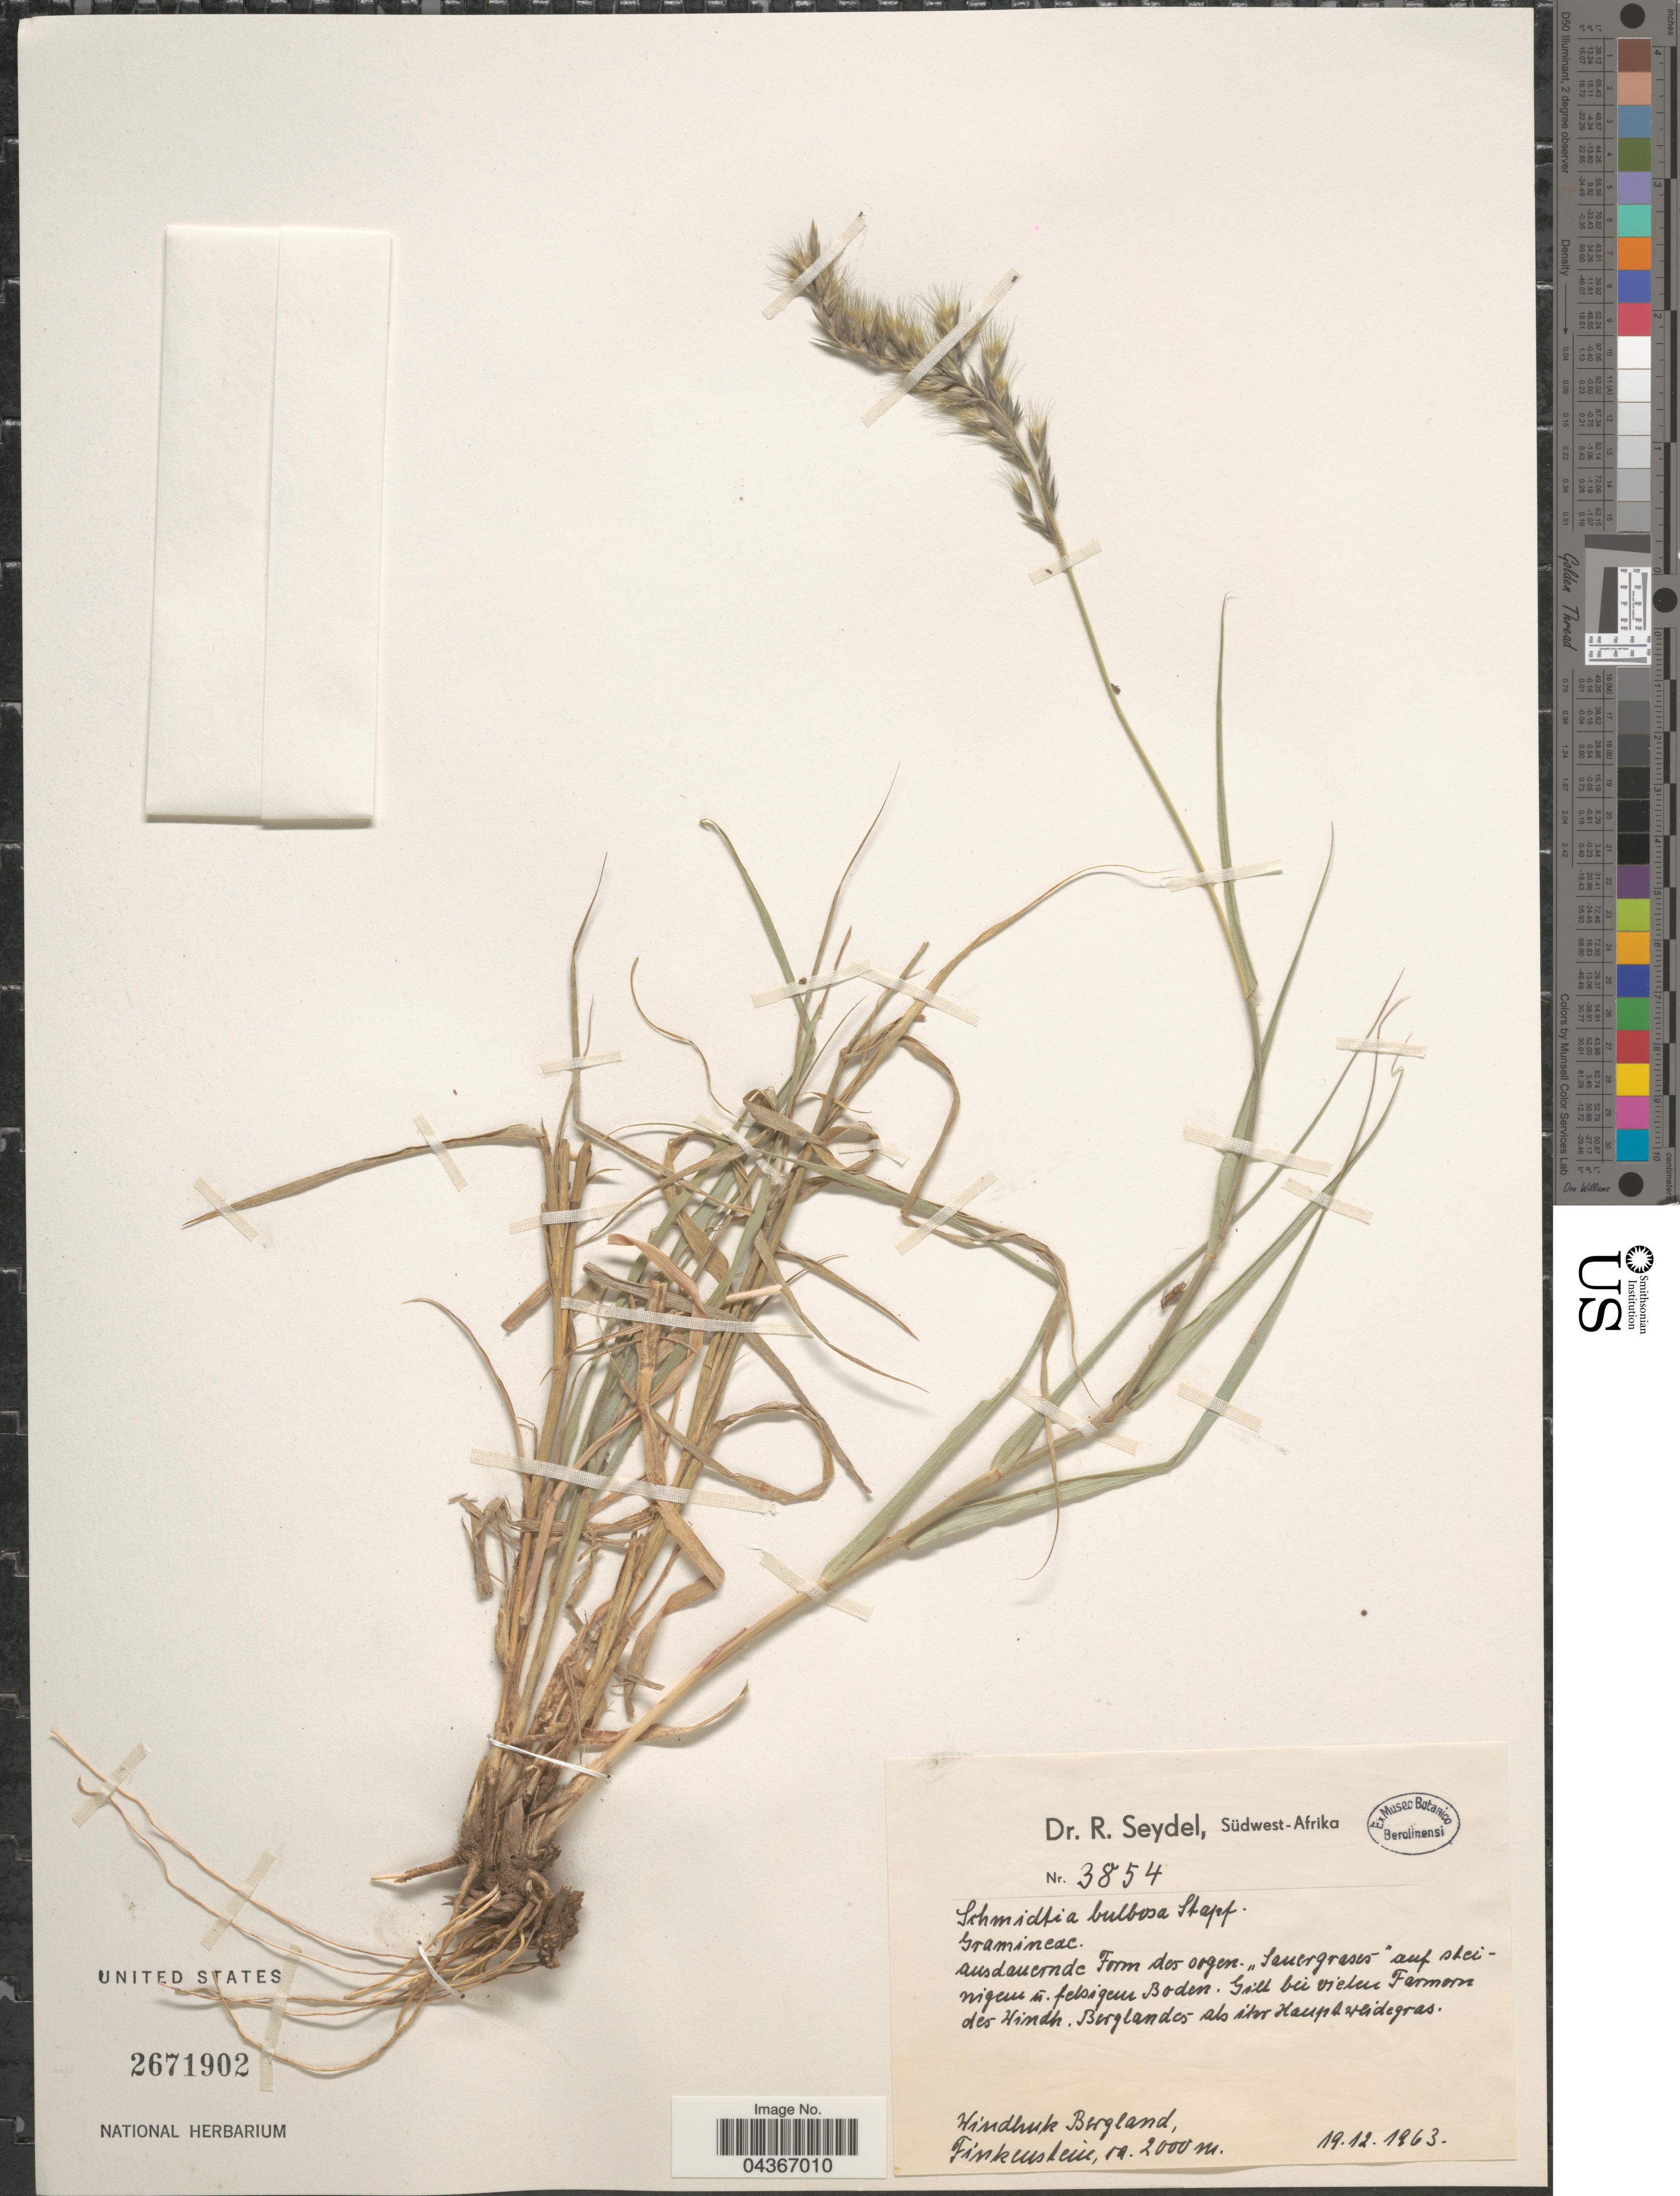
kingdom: Plantae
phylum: Tracheophyta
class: Liliopsida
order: Poales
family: Poaceae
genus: Schmidtia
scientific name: Schmidtia pappophoroides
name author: Steud. ex J.A. Schmidt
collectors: R. Seydel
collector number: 3854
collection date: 1863-12-19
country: Namibia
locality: Südwest-Afrika. Windhuk Bergland, Finkenstein.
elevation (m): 2000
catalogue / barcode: US 2671902